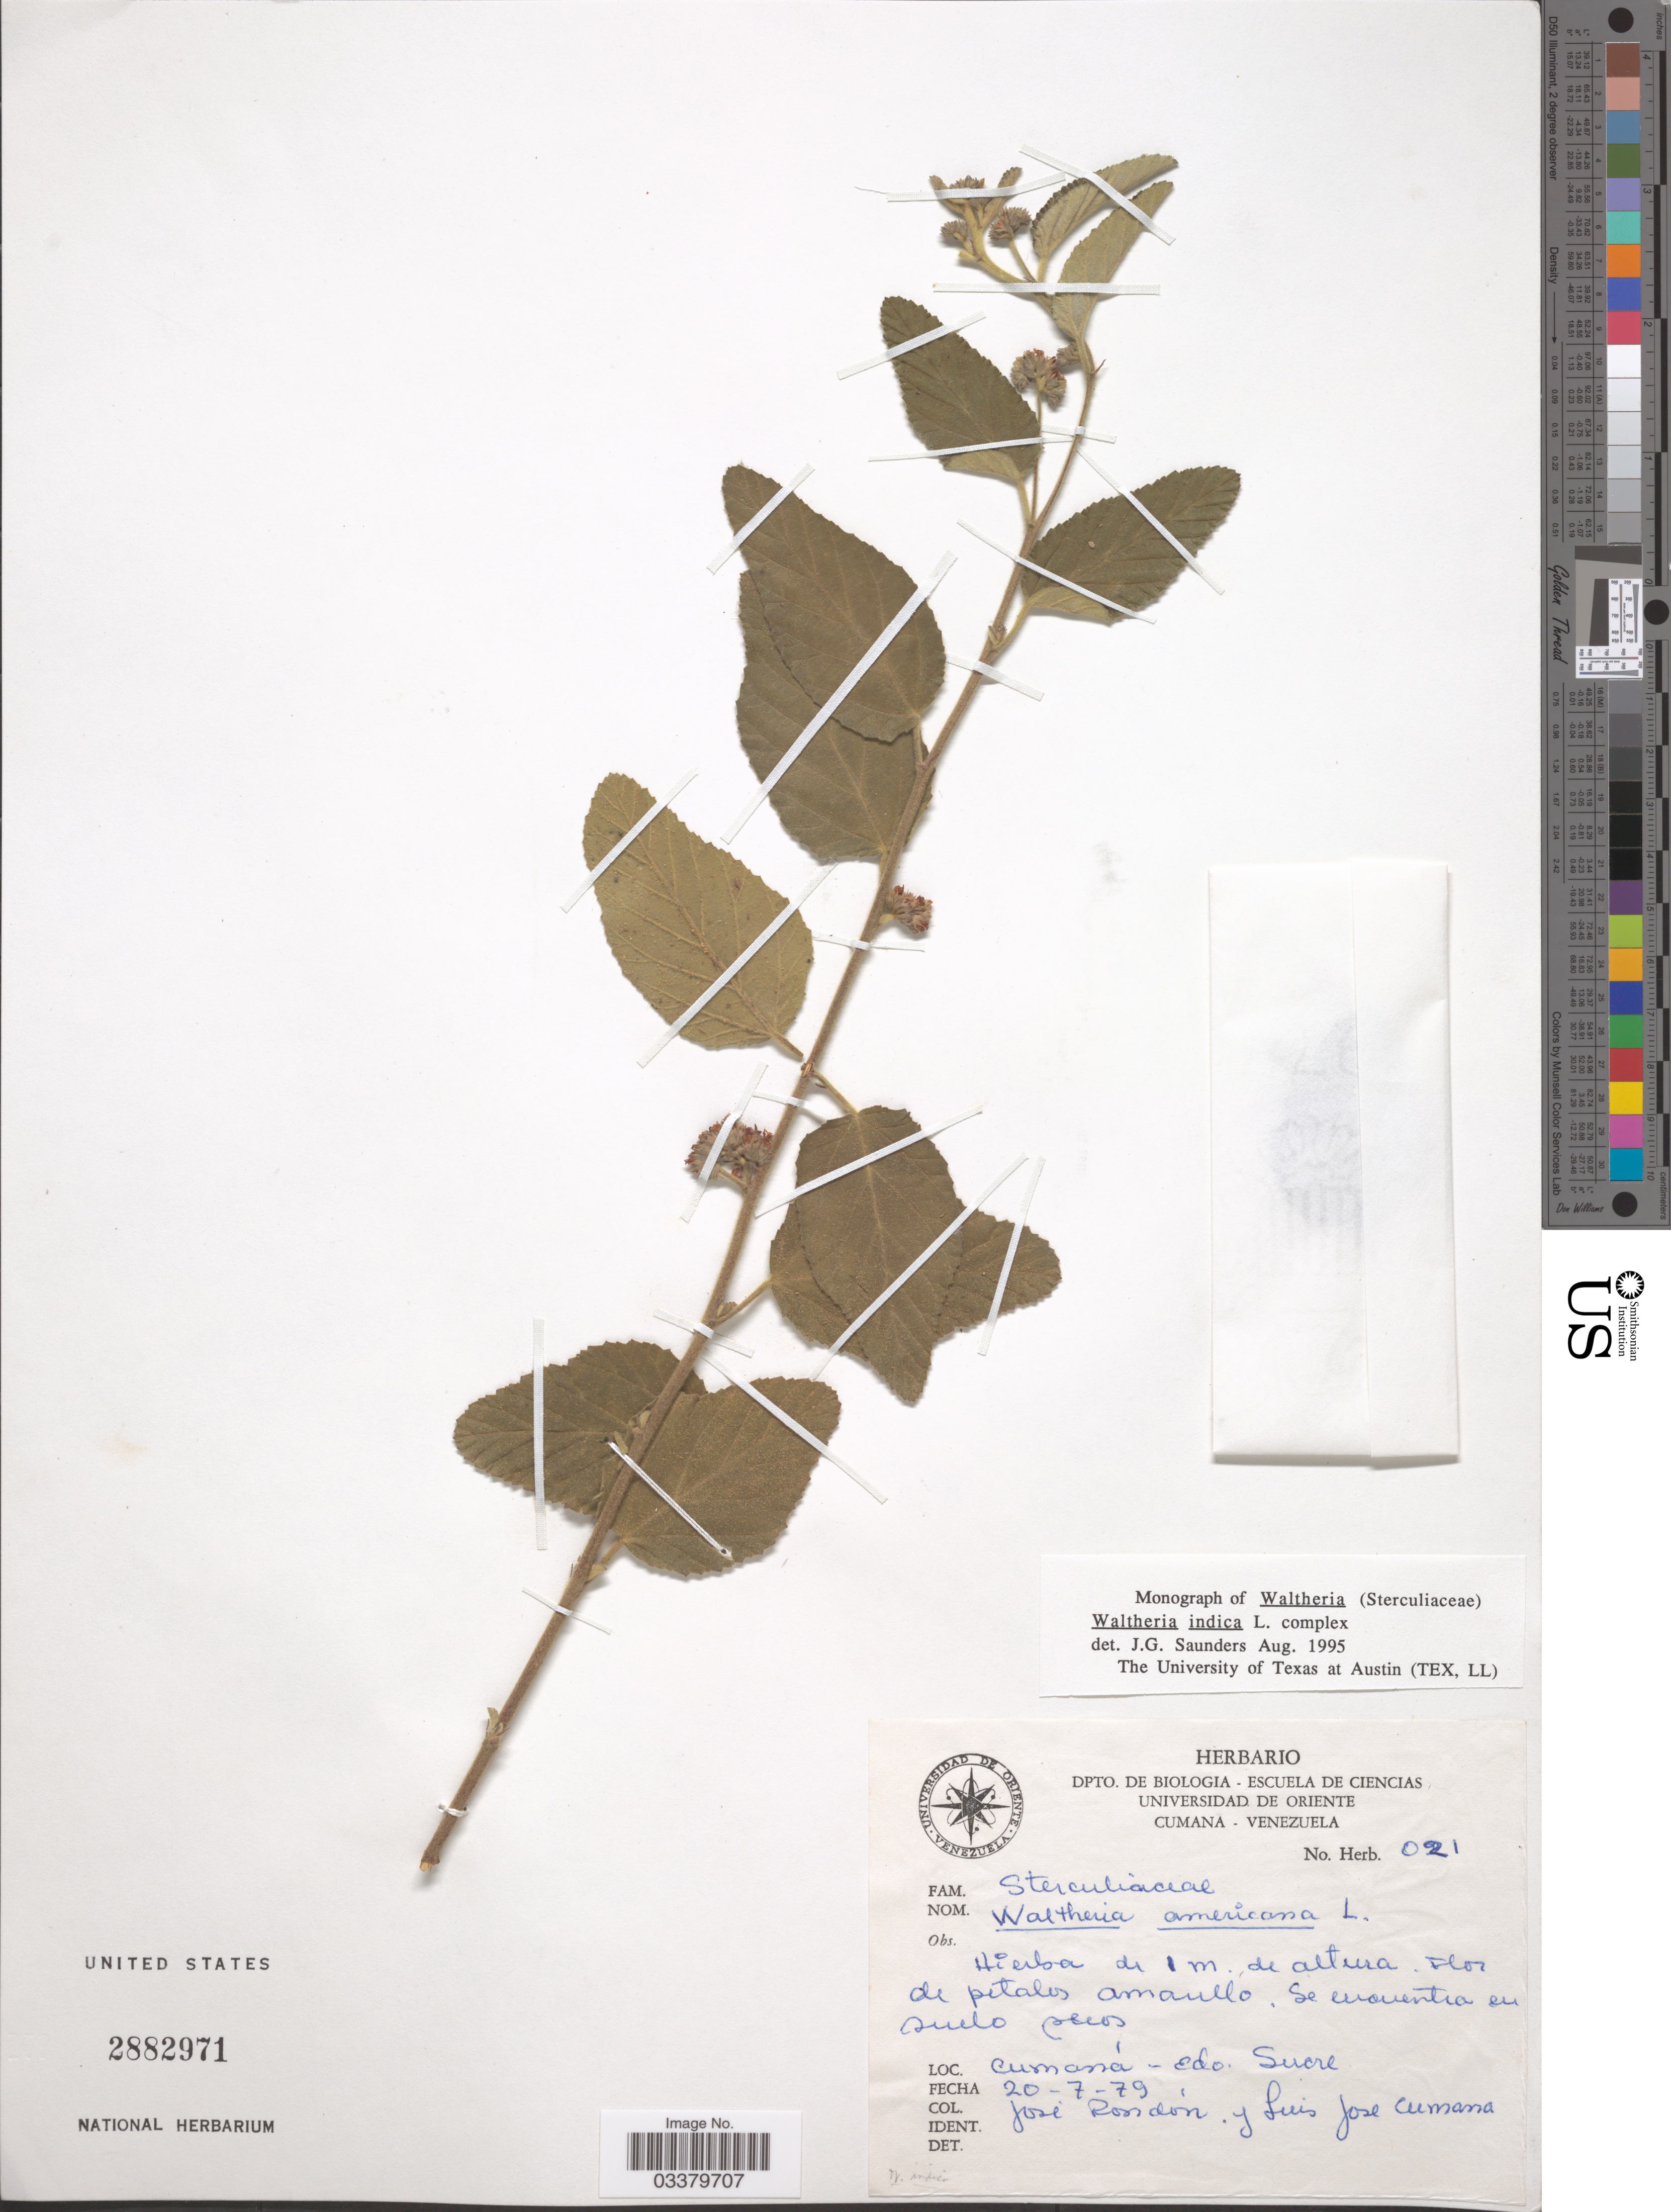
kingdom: Plantae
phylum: Tracheophyta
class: Magnoliopsida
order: Malvales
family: Malvaceae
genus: Waltheria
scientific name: Waltheria indica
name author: L.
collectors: J. Rondón & L. Cumana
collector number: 021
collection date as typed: Transcribed d/m/y: 20/7/79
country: Venezuela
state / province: Sucre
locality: Cumaná.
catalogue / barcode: US 2882971